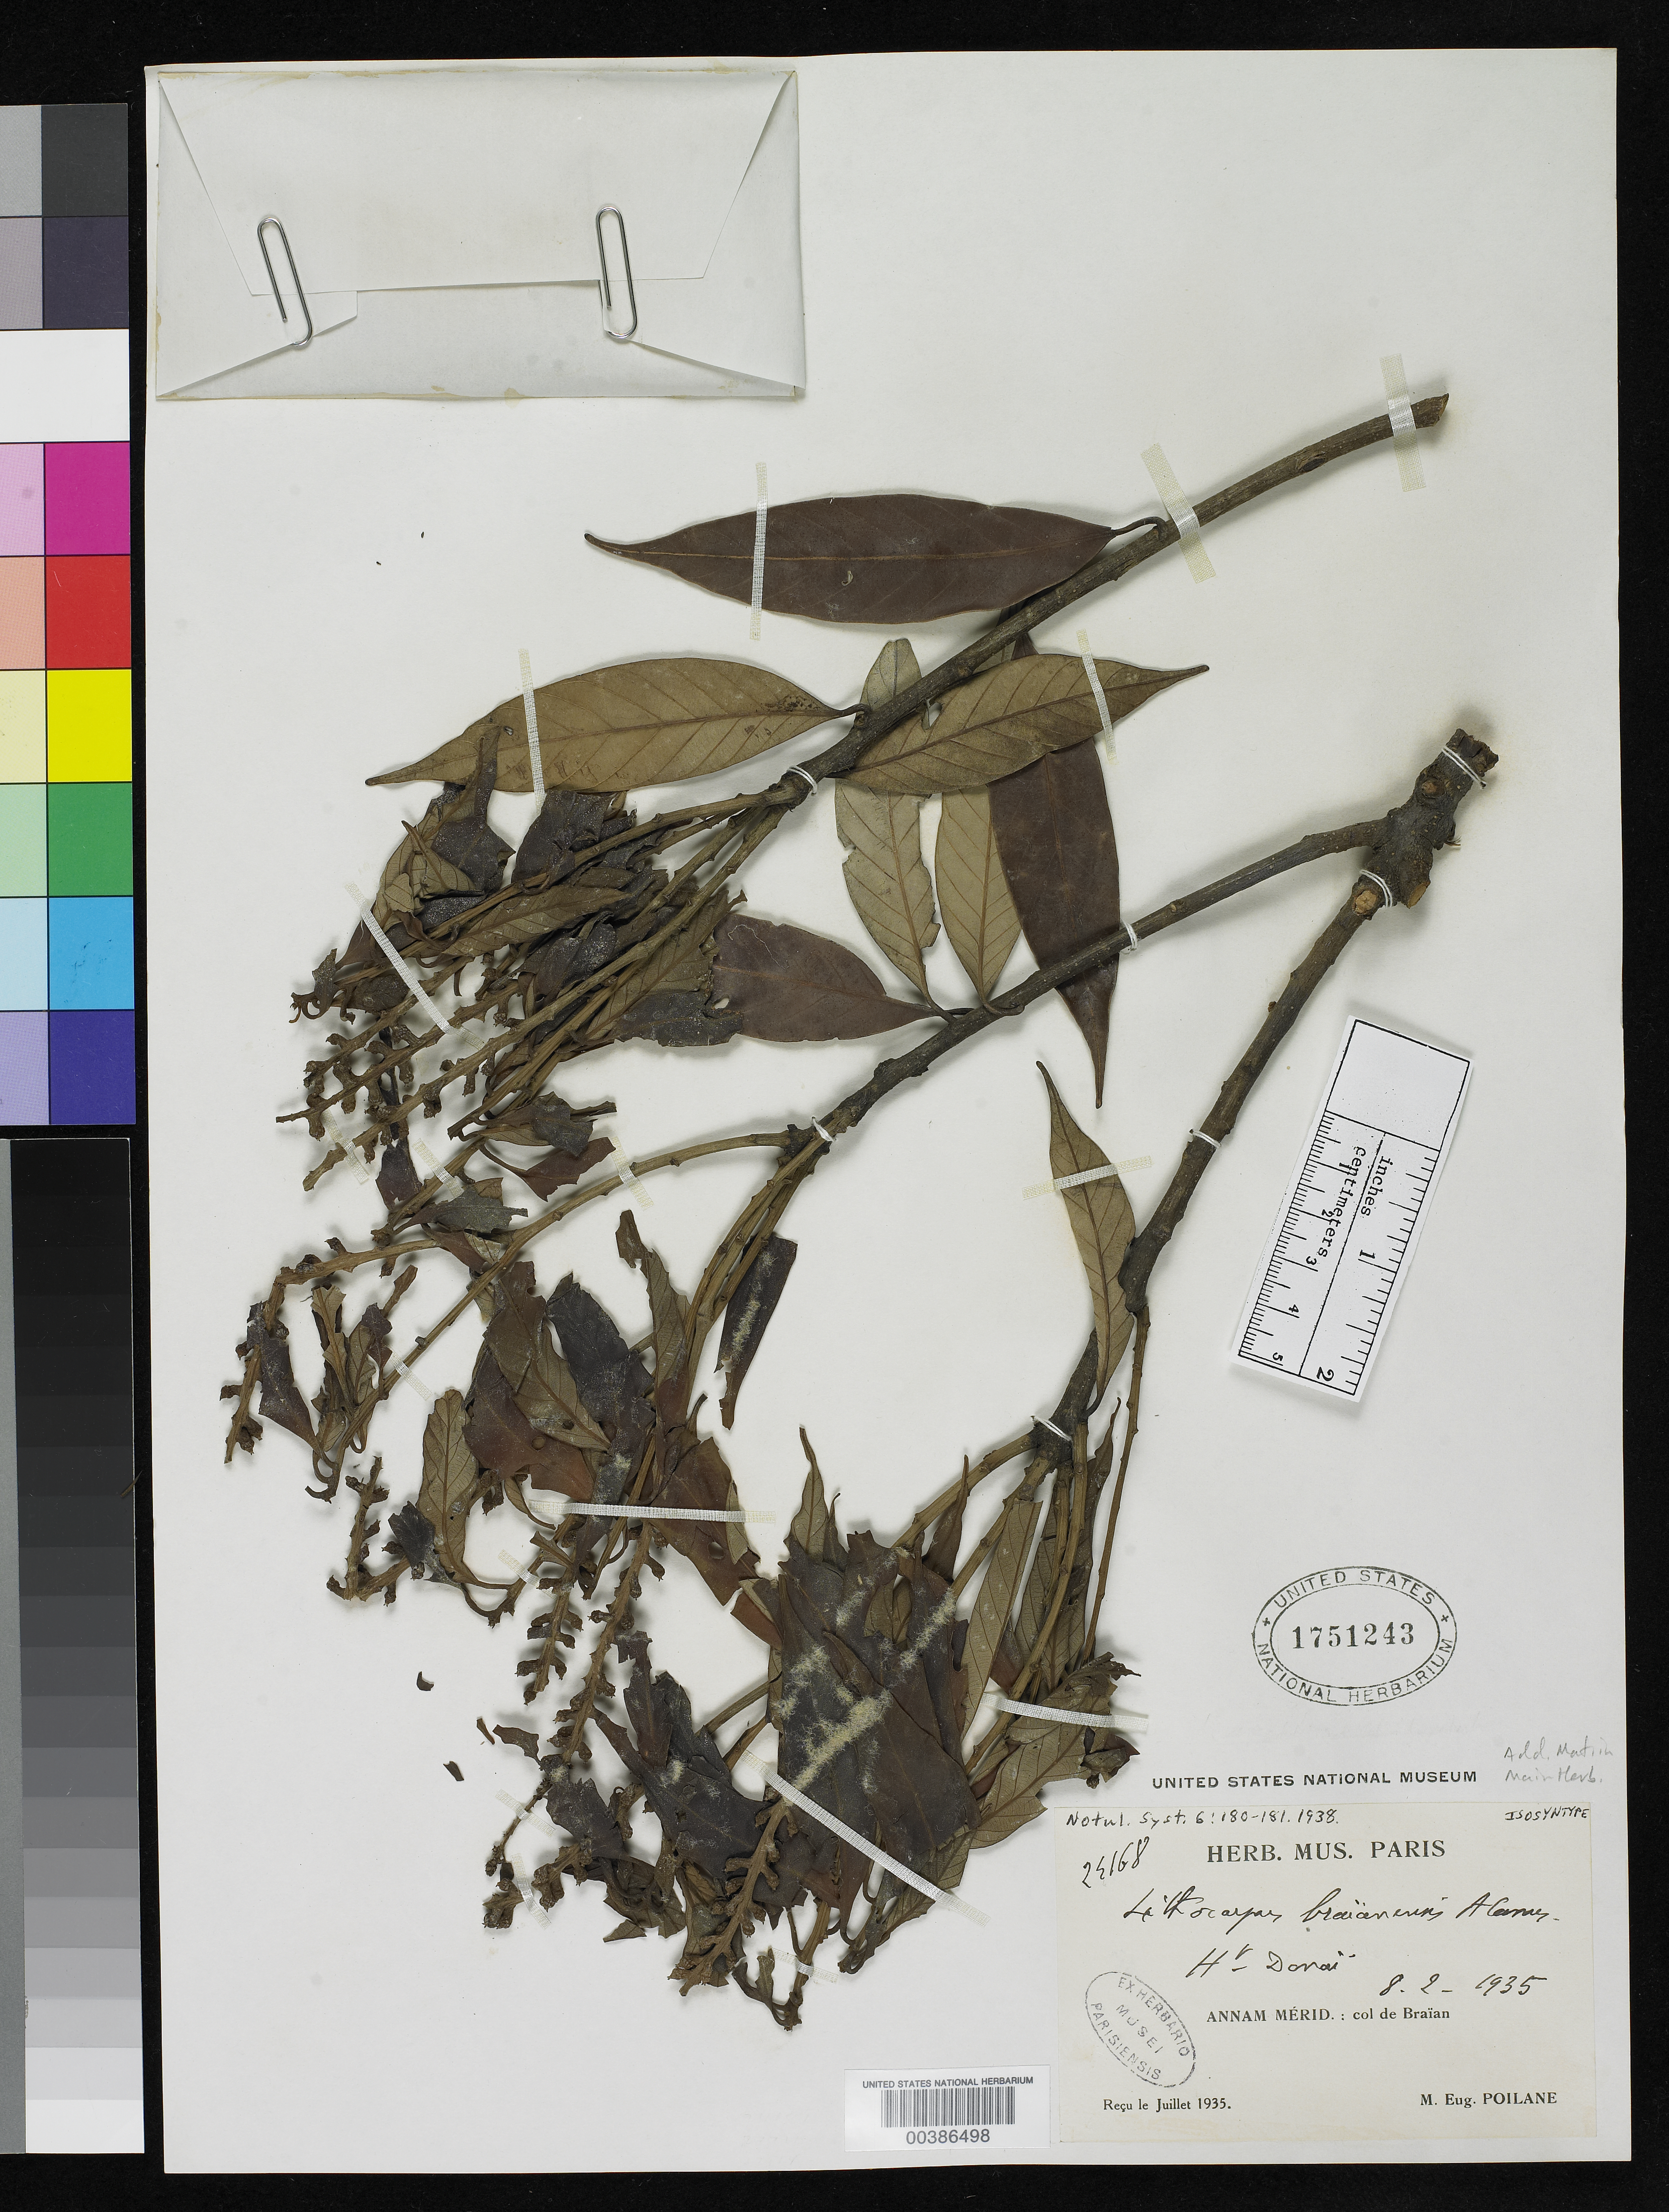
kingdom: Plantae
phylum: Tracheophyta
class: Magnoliopsida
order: Fagales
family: Fagaceae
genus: Lithocarpus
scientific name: Lithocarpus braianensis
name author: A. Camus in Humbert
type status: Isosyntype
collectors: E. Poilane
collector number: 29168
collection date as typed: Jul 1935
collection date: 1935-07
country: Vietnam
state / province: Haut-Donnai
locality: Annam merid., col de Braian.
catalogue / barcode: US 1751243